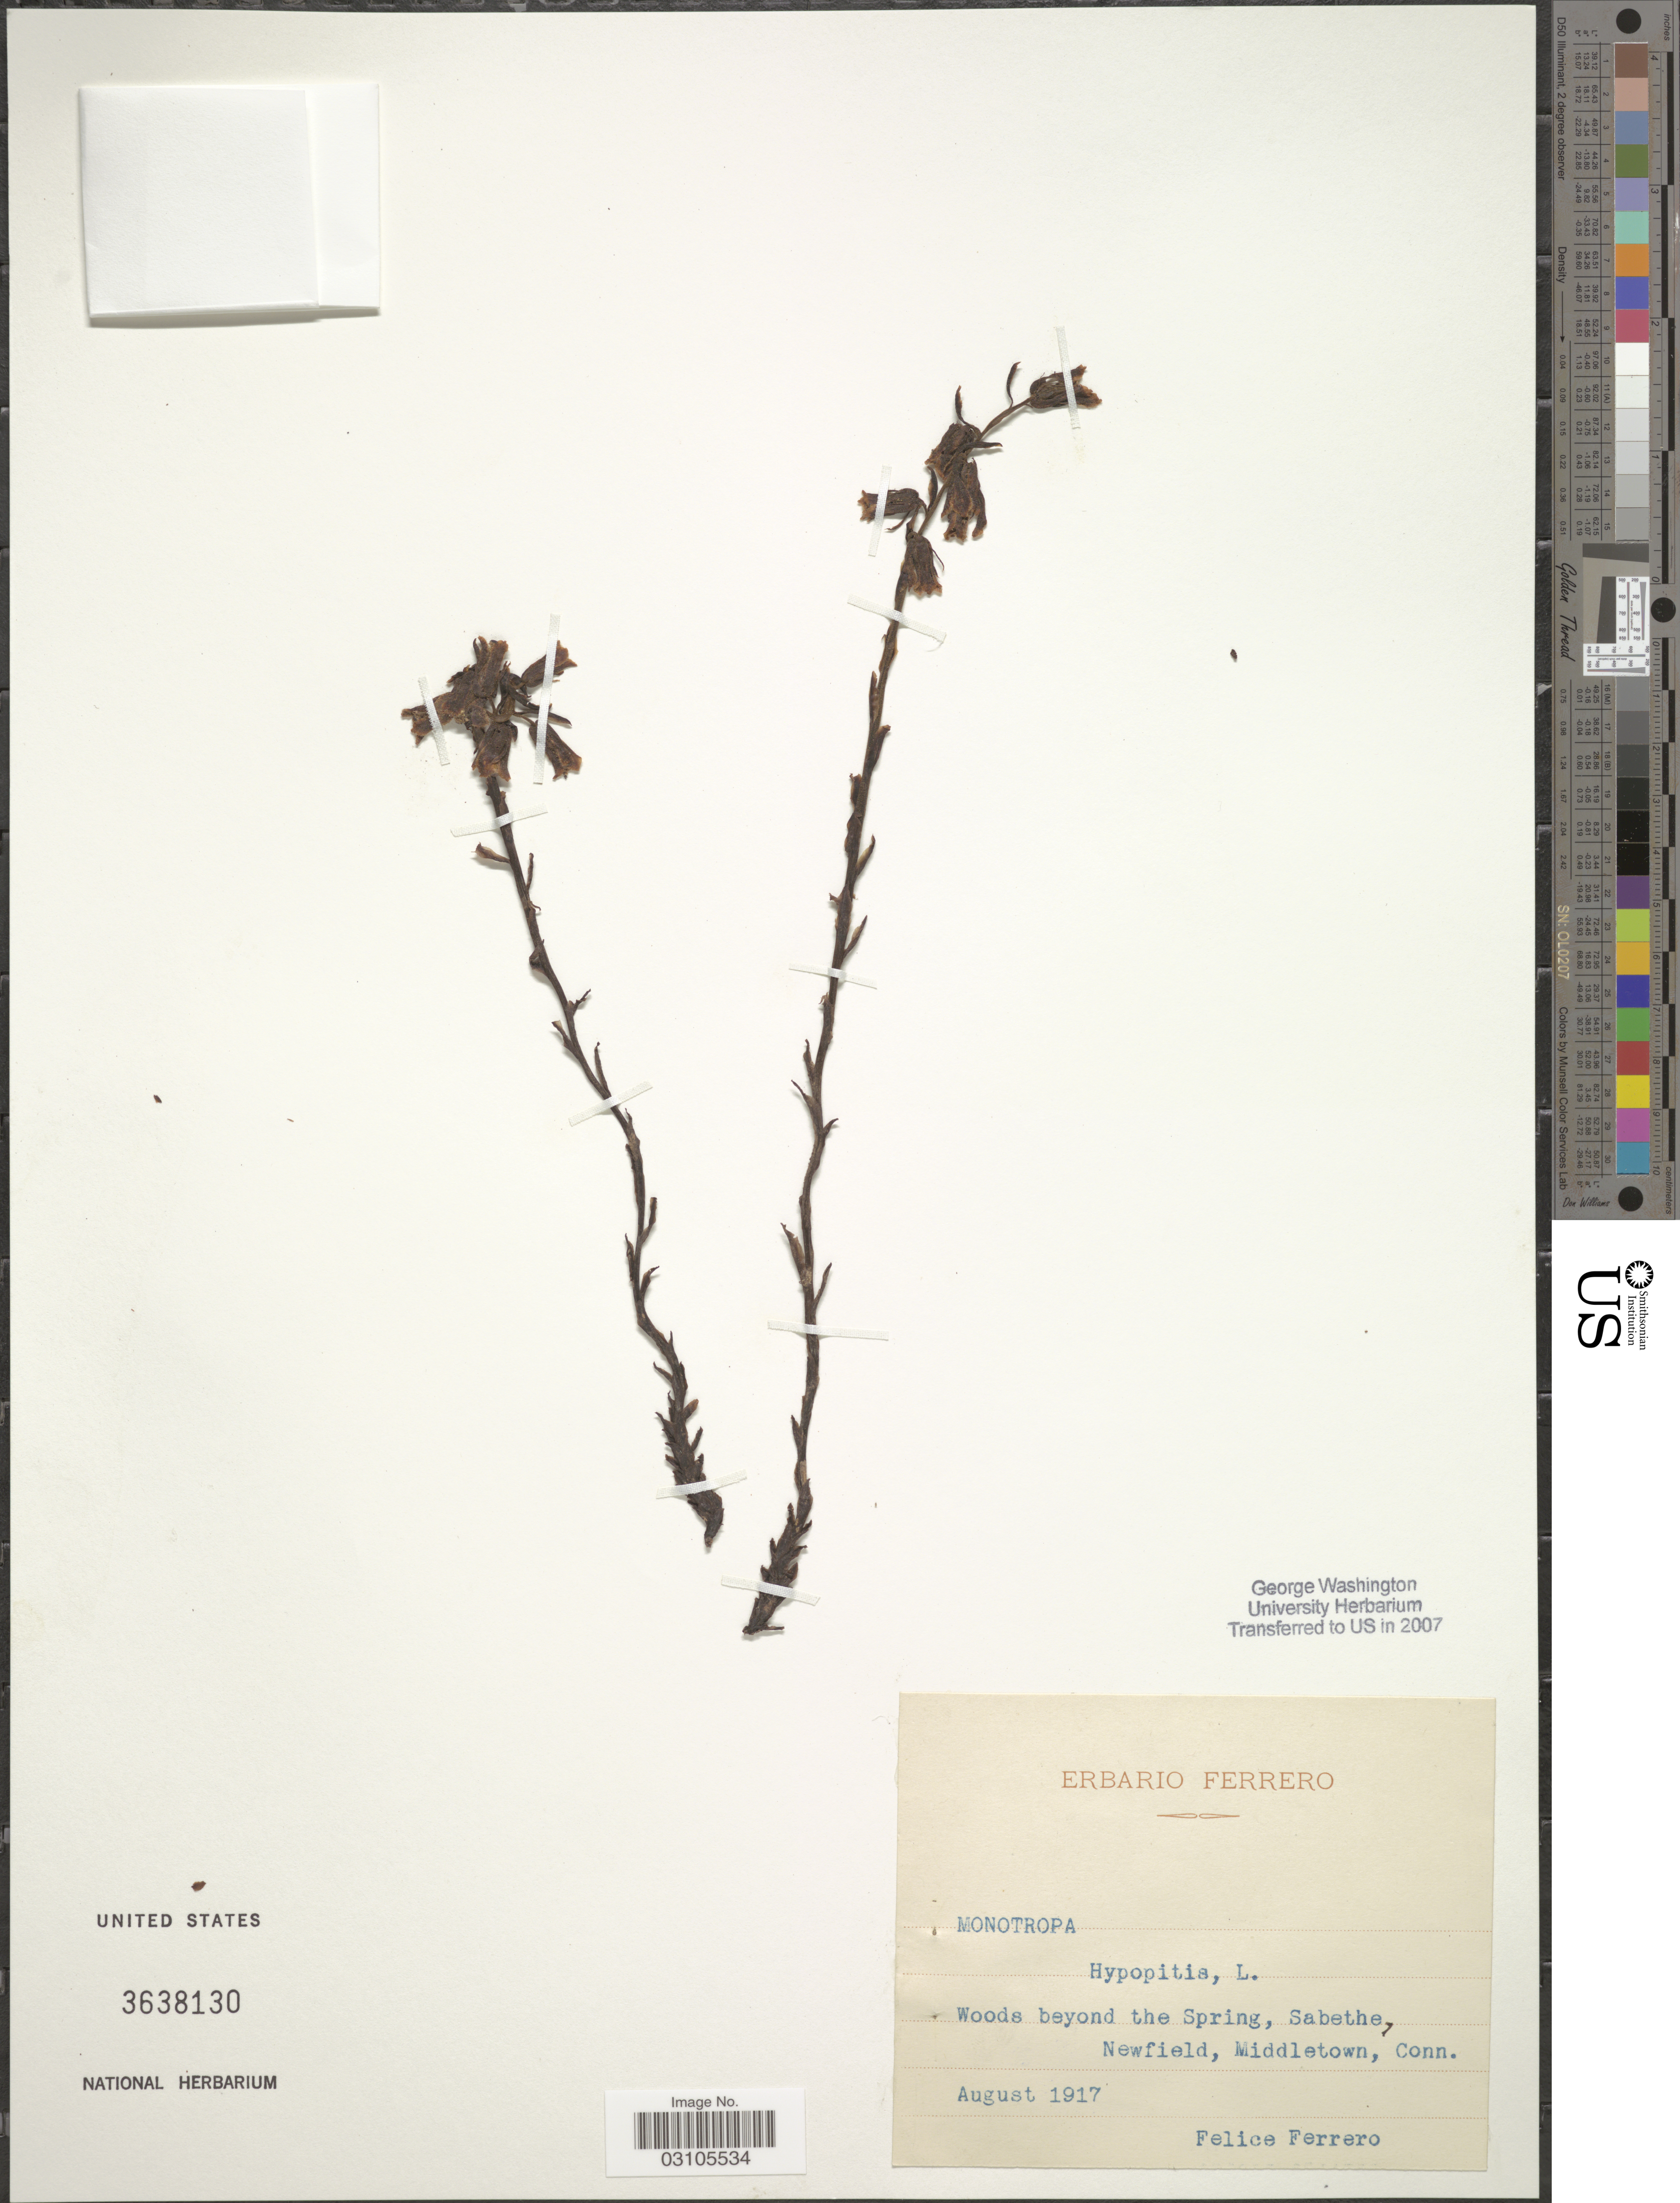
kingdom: Plantae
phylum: Tracheophyta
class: Magnoliopsida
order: Ericales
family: Ericaceae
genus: Monotropa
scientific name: Monotropa hypopitys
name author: L.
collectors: F. Ferrero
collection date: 1917-08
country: United States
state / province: Connecticut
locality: Woods beyobd the Spring, Sabethe, Newfield, Middletown.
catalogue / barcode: US 3638130